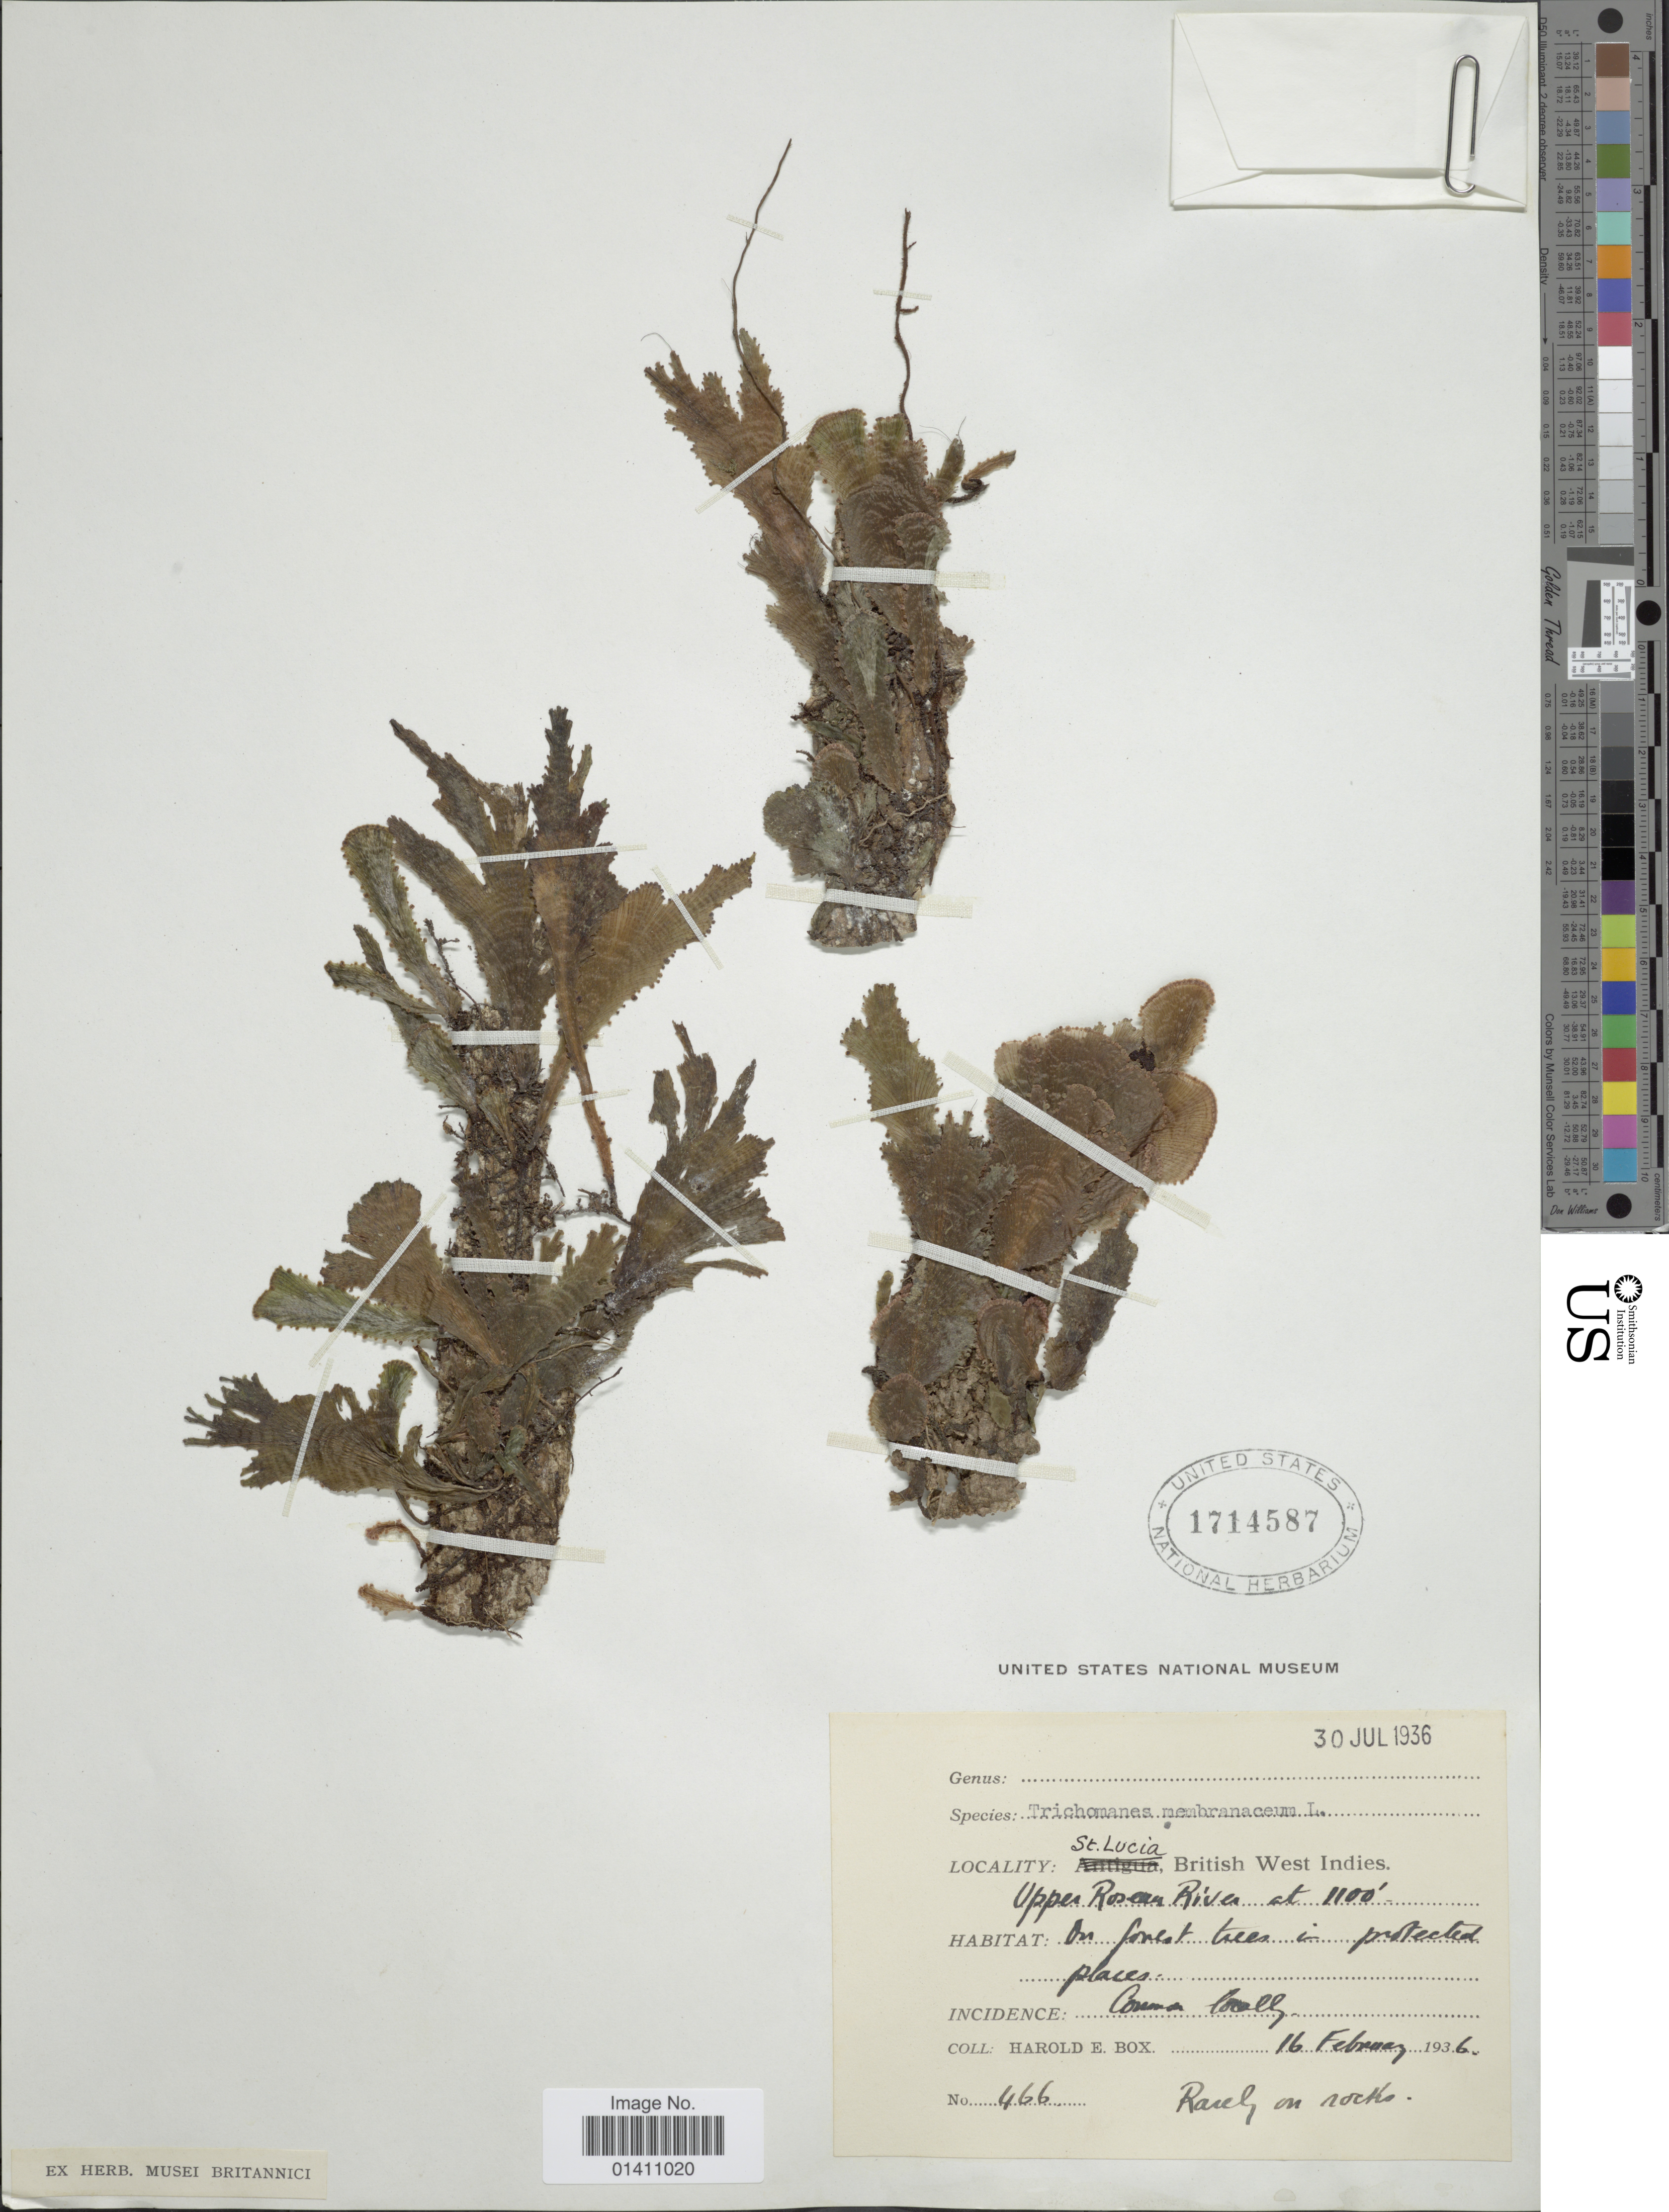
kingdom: Plantae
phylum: Tracheophyta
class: Polypodiopsida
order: Hymenophyllales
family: Hymenophyllaceae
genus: Didymoglossum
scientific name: Didymoglossum membranaceum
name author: (L.) Vareschi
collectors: H. E. Box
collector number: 466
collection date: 1936-02-16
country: St. Lucia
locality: British West Indies. Upper Roseau River.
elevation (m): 335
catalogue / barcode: US 1714587